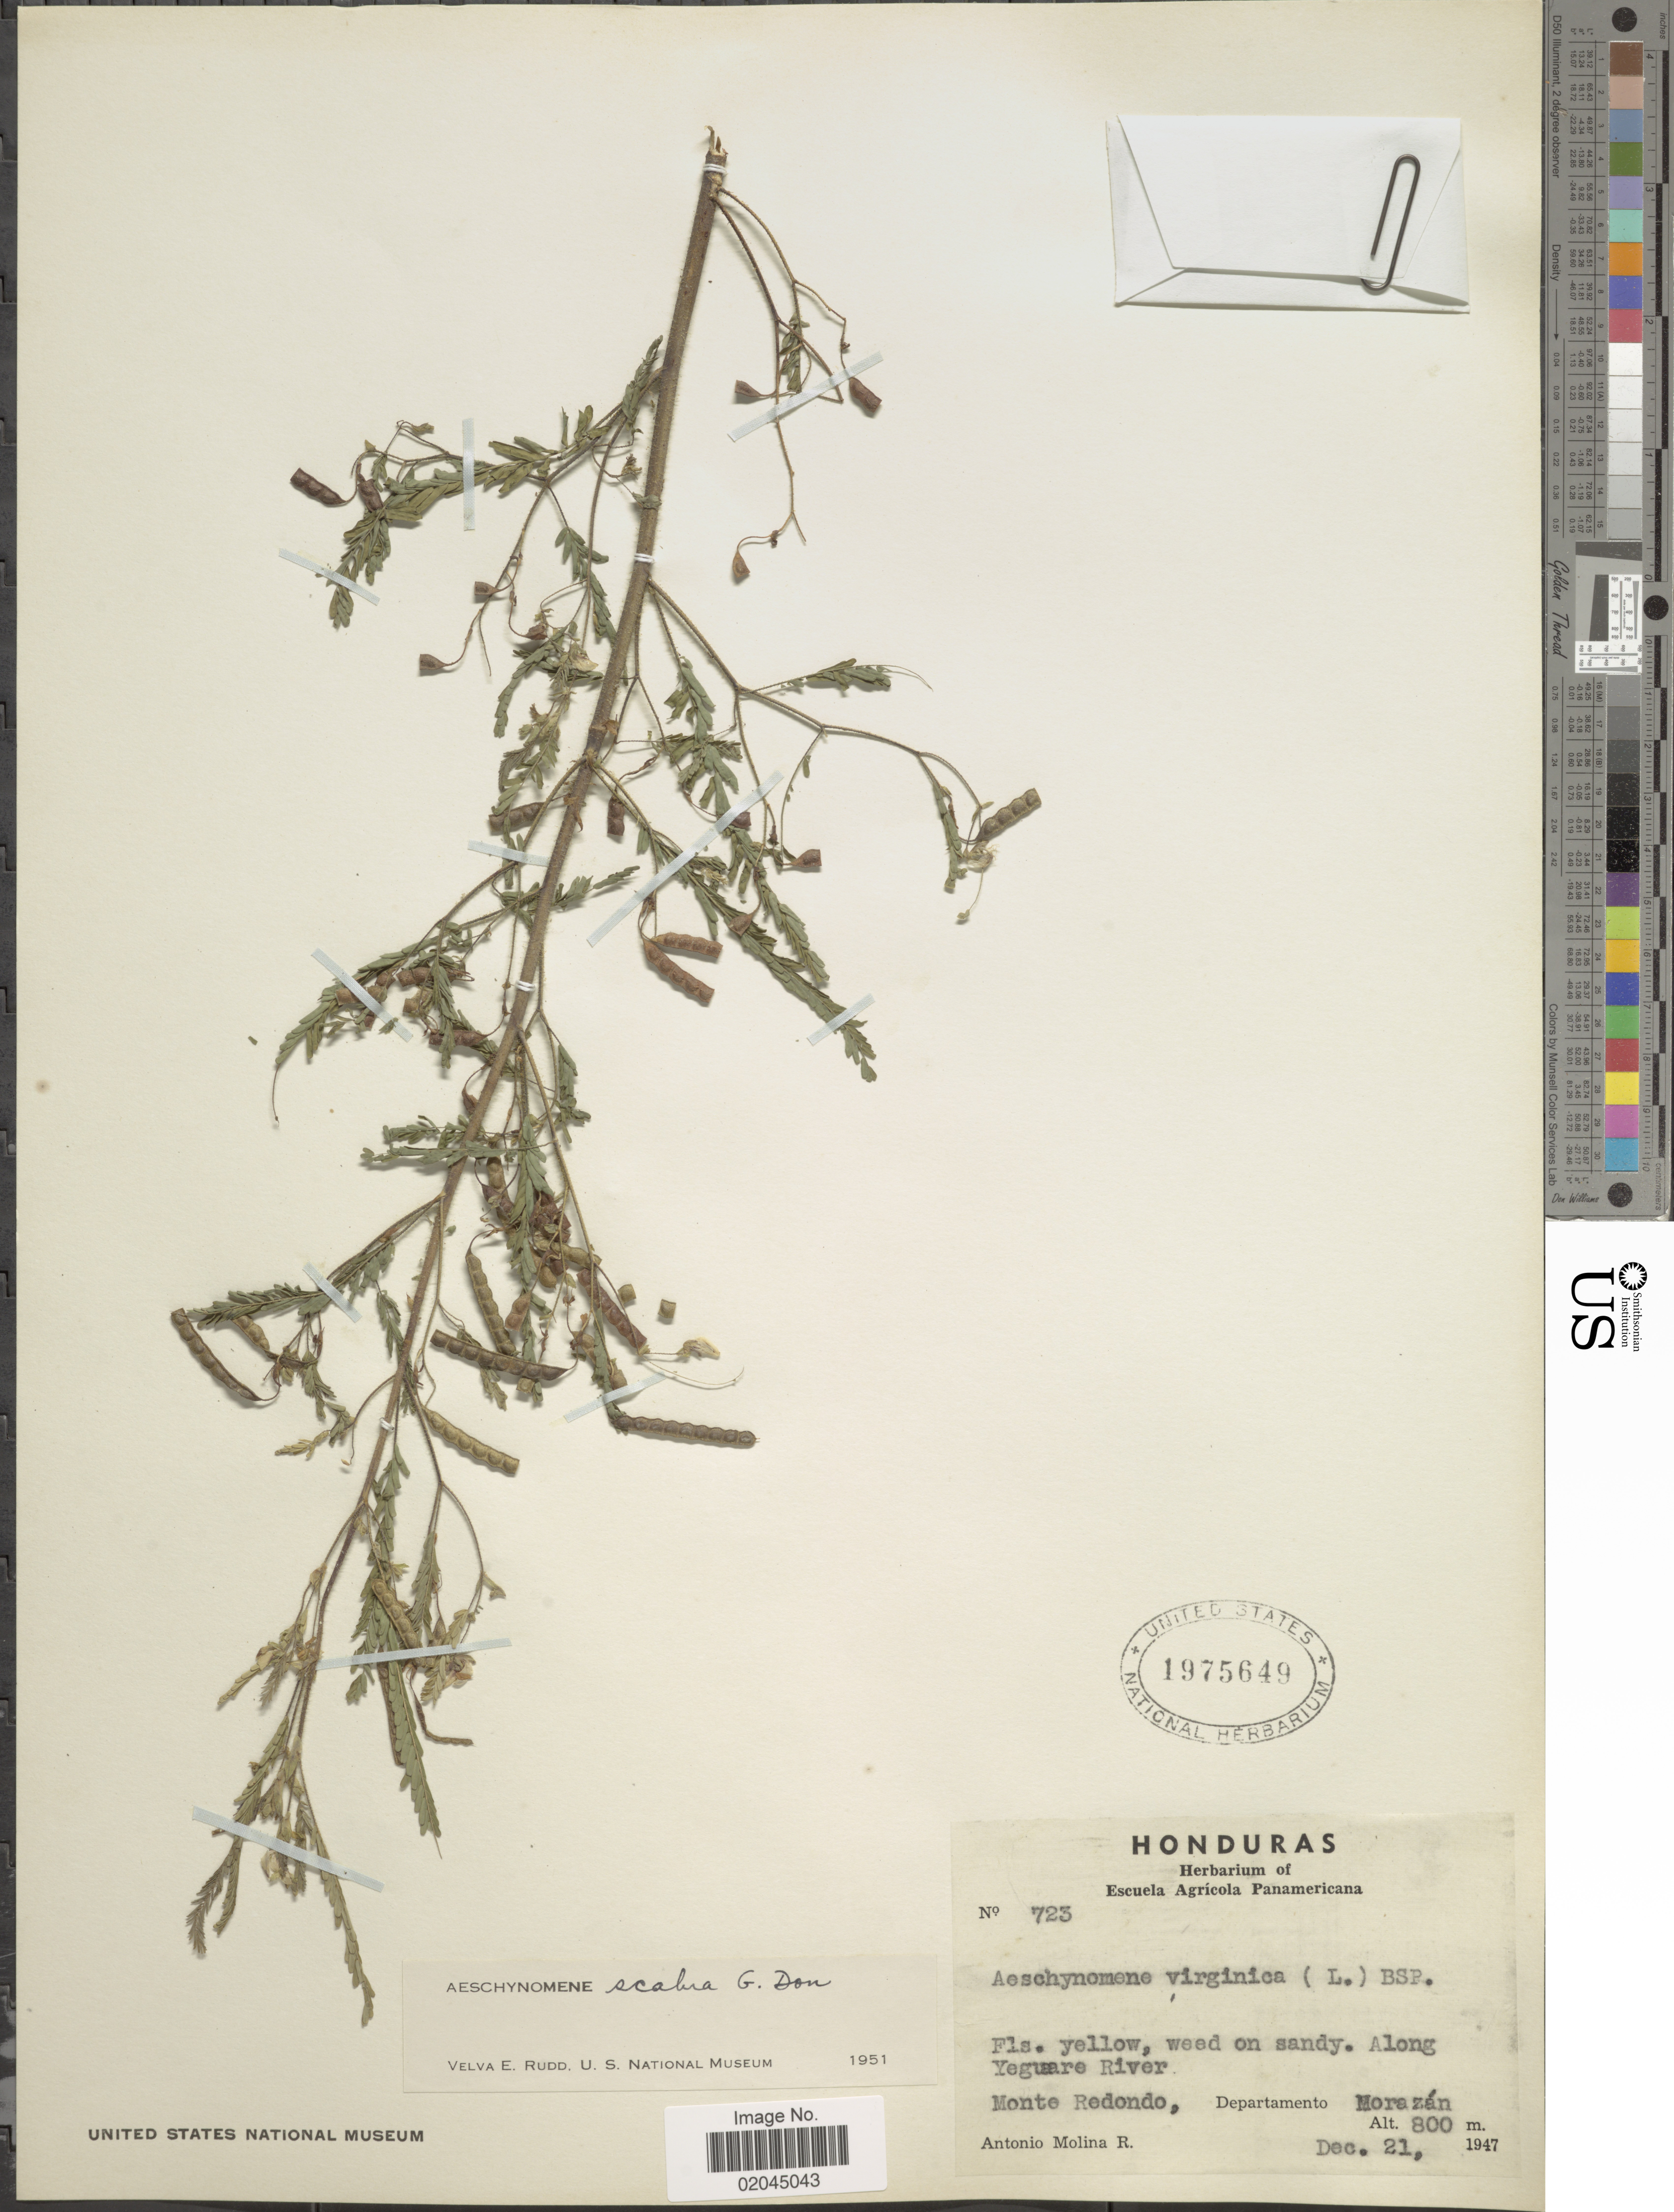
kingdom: Plantae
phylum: Tracheophyta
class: Magnoliopsida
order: Fabales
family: Fabaceae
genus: Aeschynomene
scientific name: Aeschynomene scabra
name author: G. Don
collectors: A. Molina R.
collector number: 723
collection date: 1947-12-21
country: Honduras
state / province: Fco. Morazán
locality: Monte Redondo, Departamento Morazan, Yeguare river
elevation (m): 800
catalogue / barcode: US 1975649